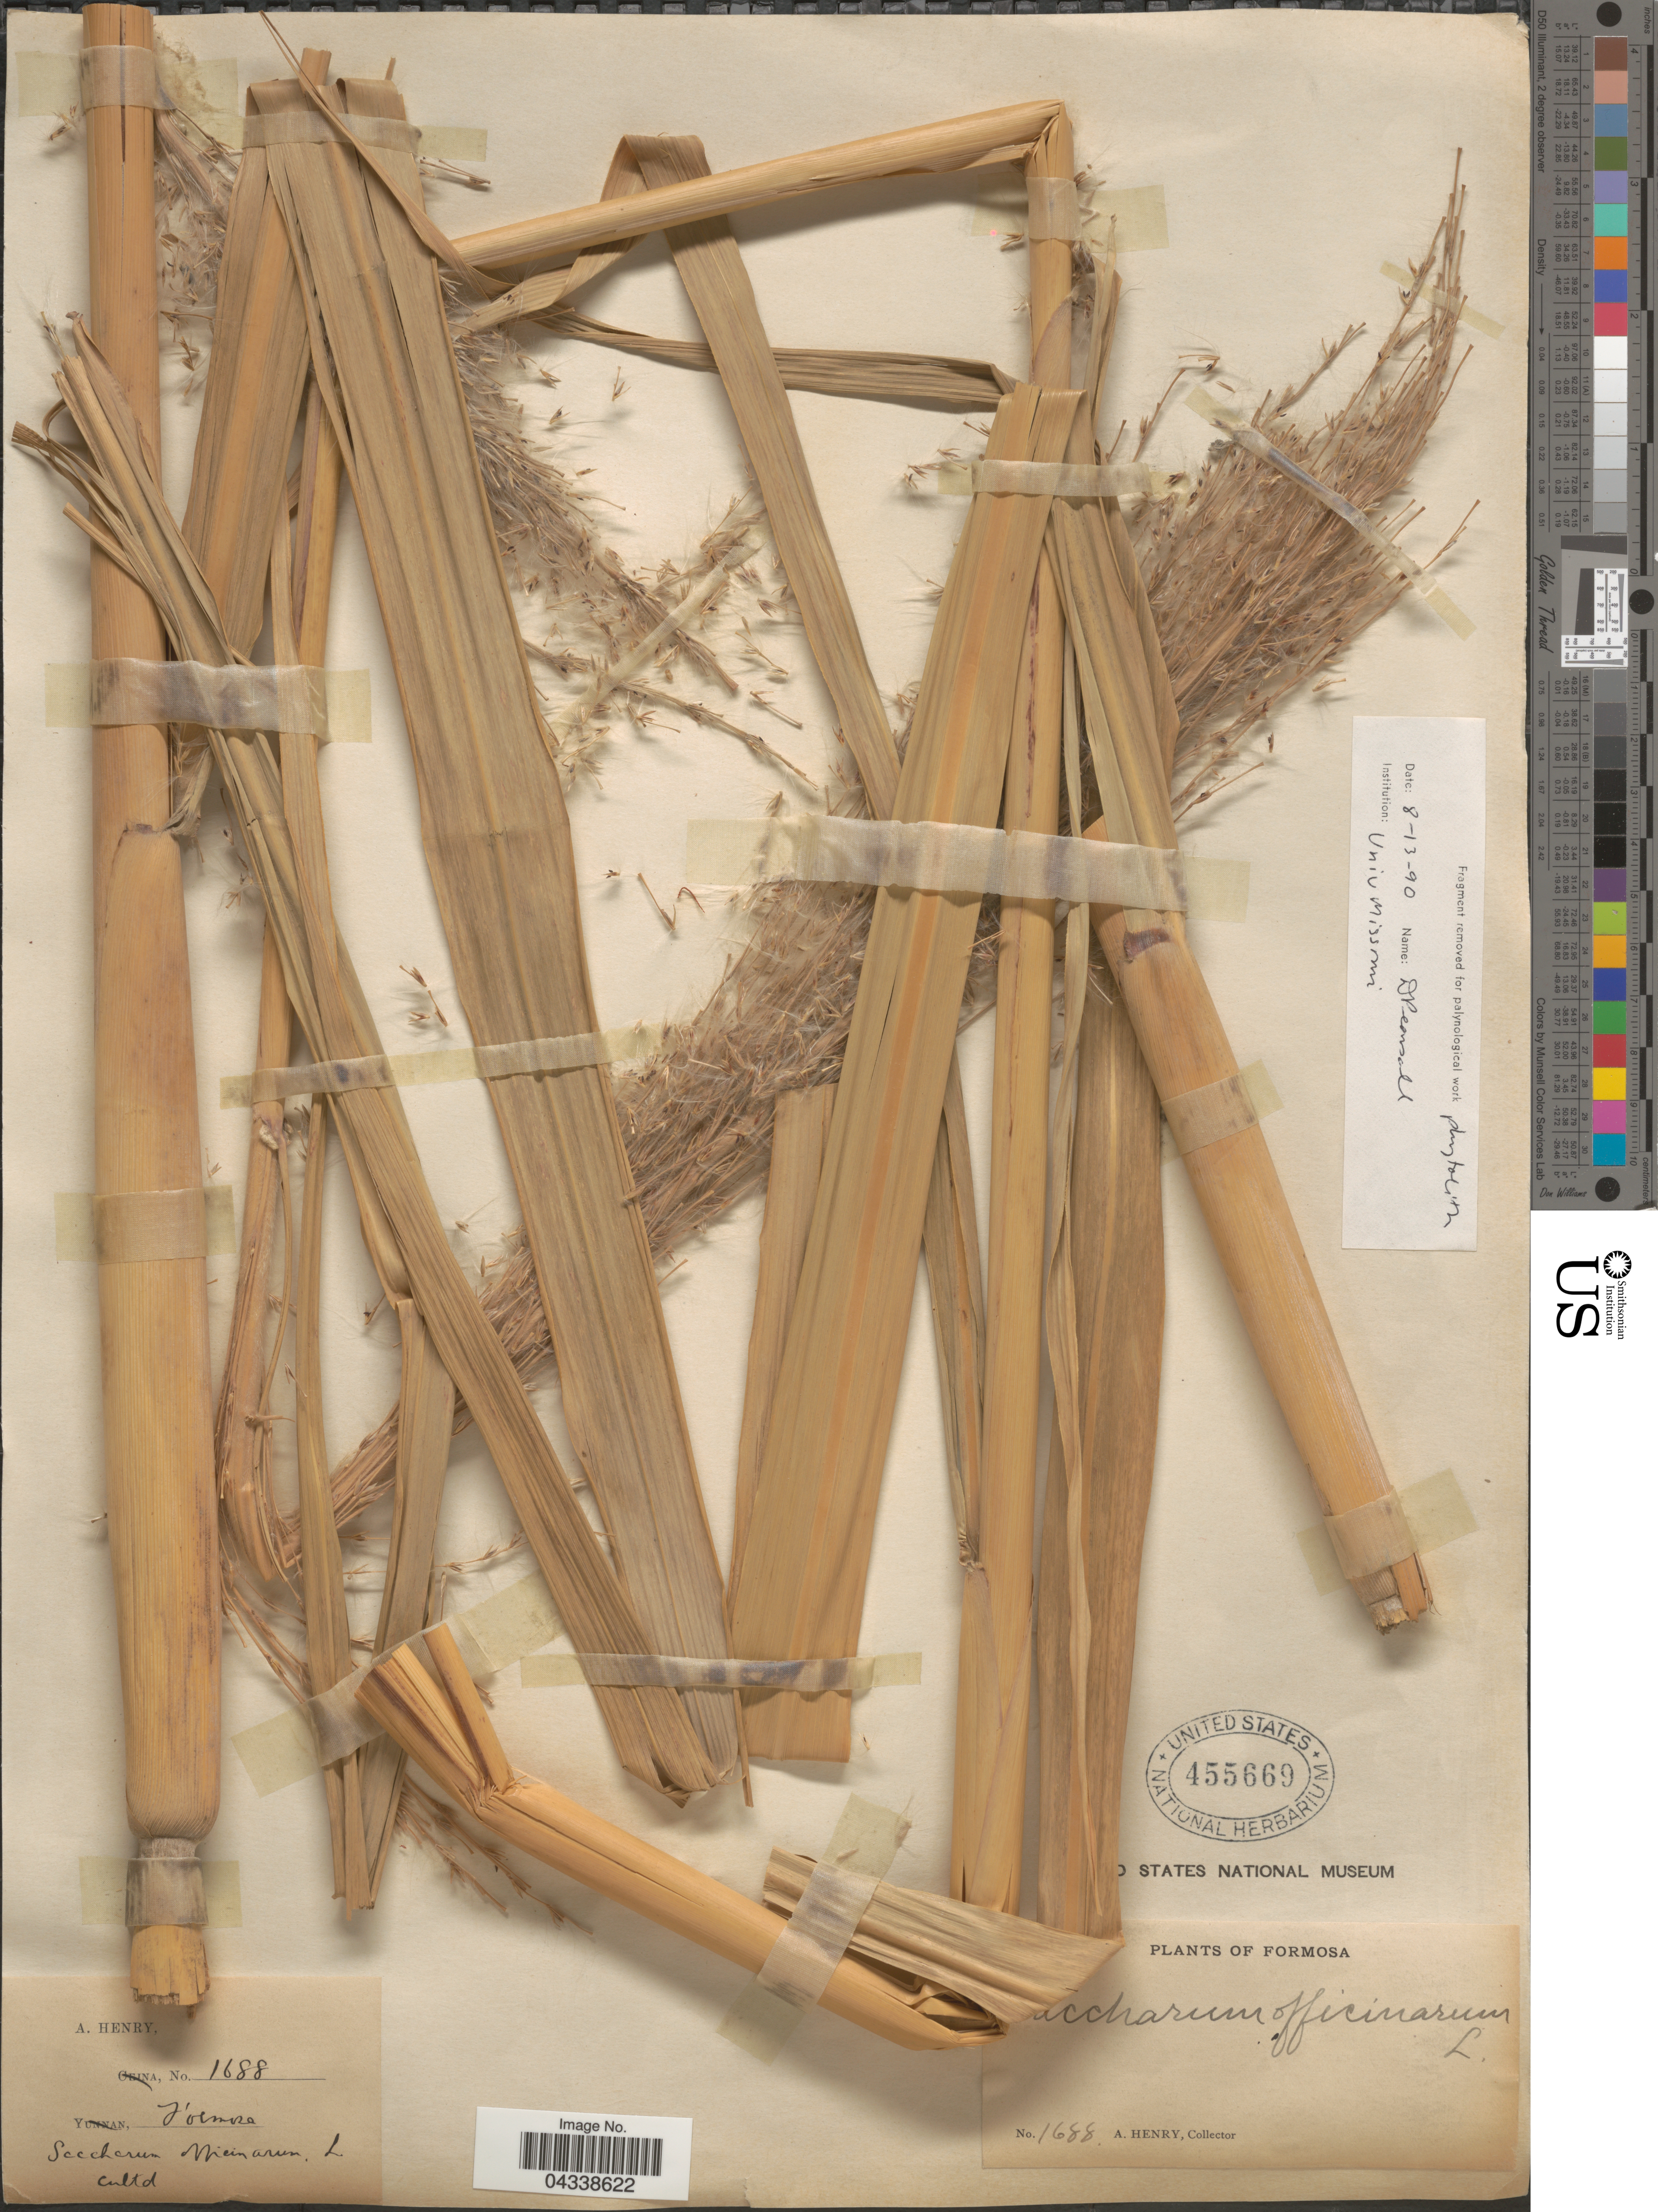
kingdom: Plantae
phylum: Tracheophyta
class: Liliopsida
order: Poales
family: Poaceae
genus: Saccharum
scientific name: Saccharum officinarum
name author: L.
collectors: A. Henry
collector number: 1688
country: Taiwan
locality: Formosa.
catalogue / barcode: US 455669